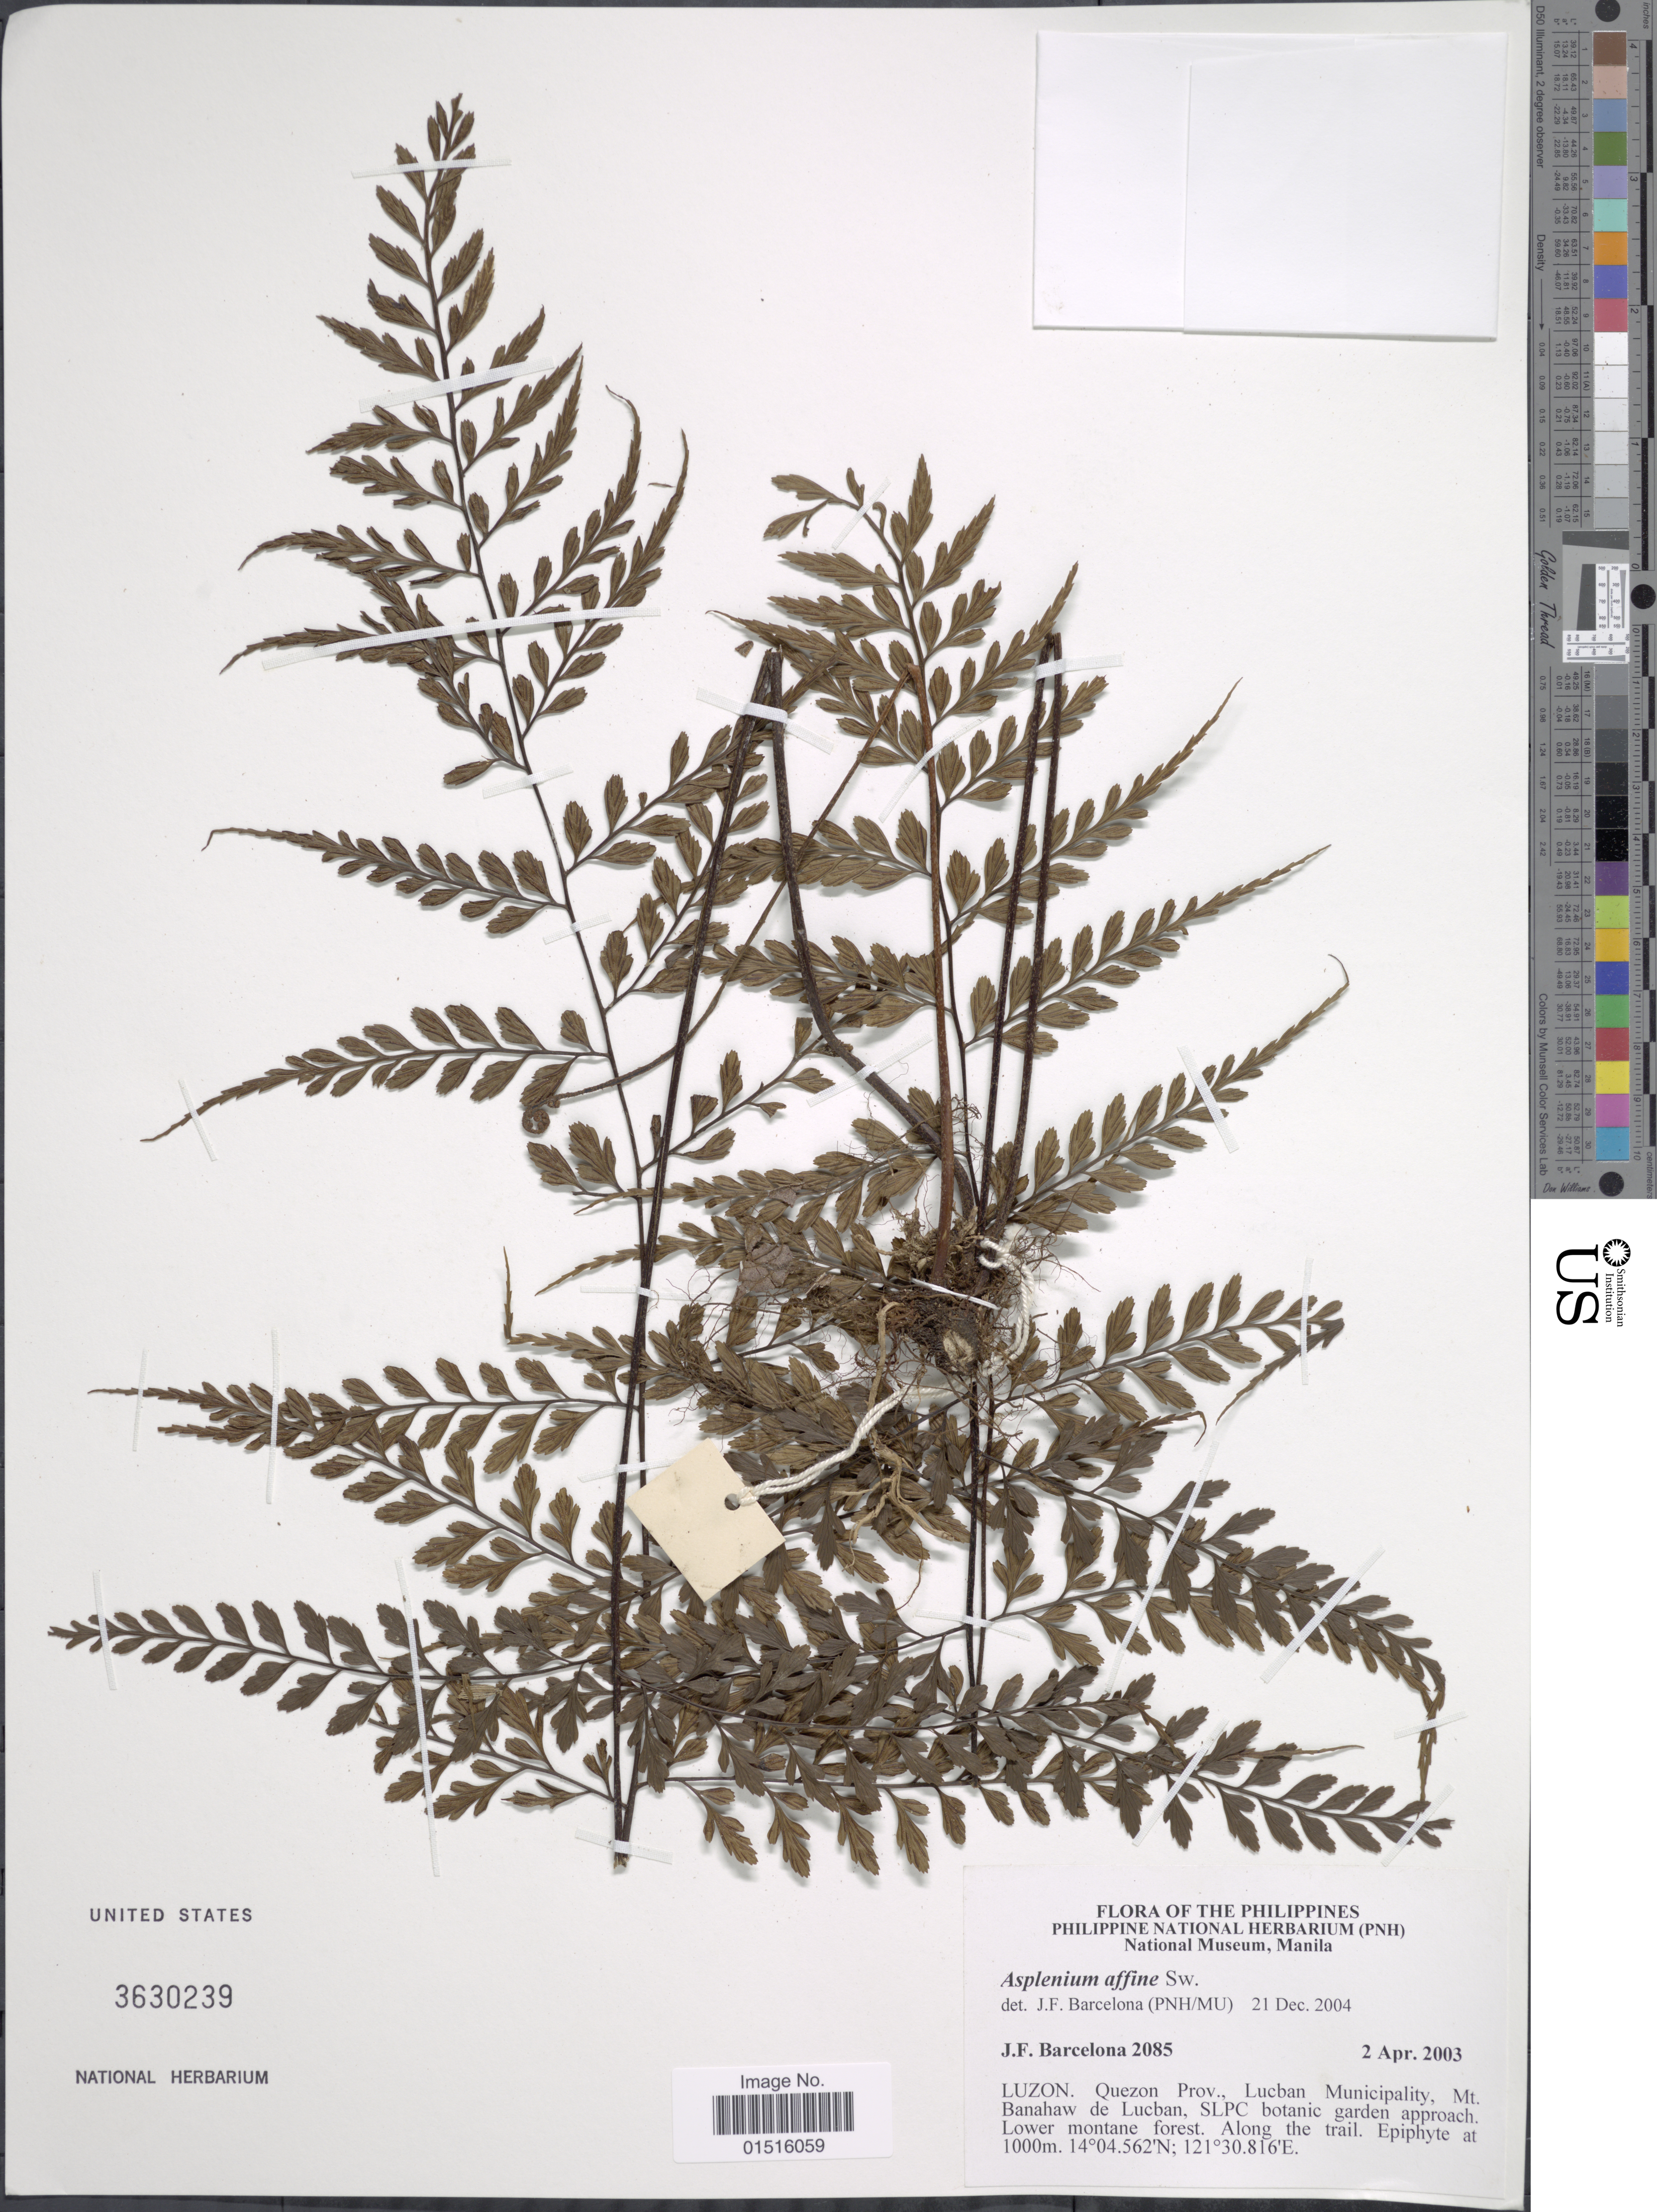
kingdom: Plantae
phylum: Tracheophyta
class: Polypodiopsida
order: Polypodiales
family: Aspleniaceae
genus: Asplenium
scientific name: Asplenium affine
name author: Sw.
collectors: J. F. Barcelona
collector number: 2085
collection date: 2003-04-02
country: Philippines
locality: Luzon, Quezon Prov., Lucaban Municipailty , Mt. Banahaw de Lucban, SLPC botanic garden approach. Lower montane forest. Along the trail.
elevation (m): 1000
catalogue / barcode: US 3630239